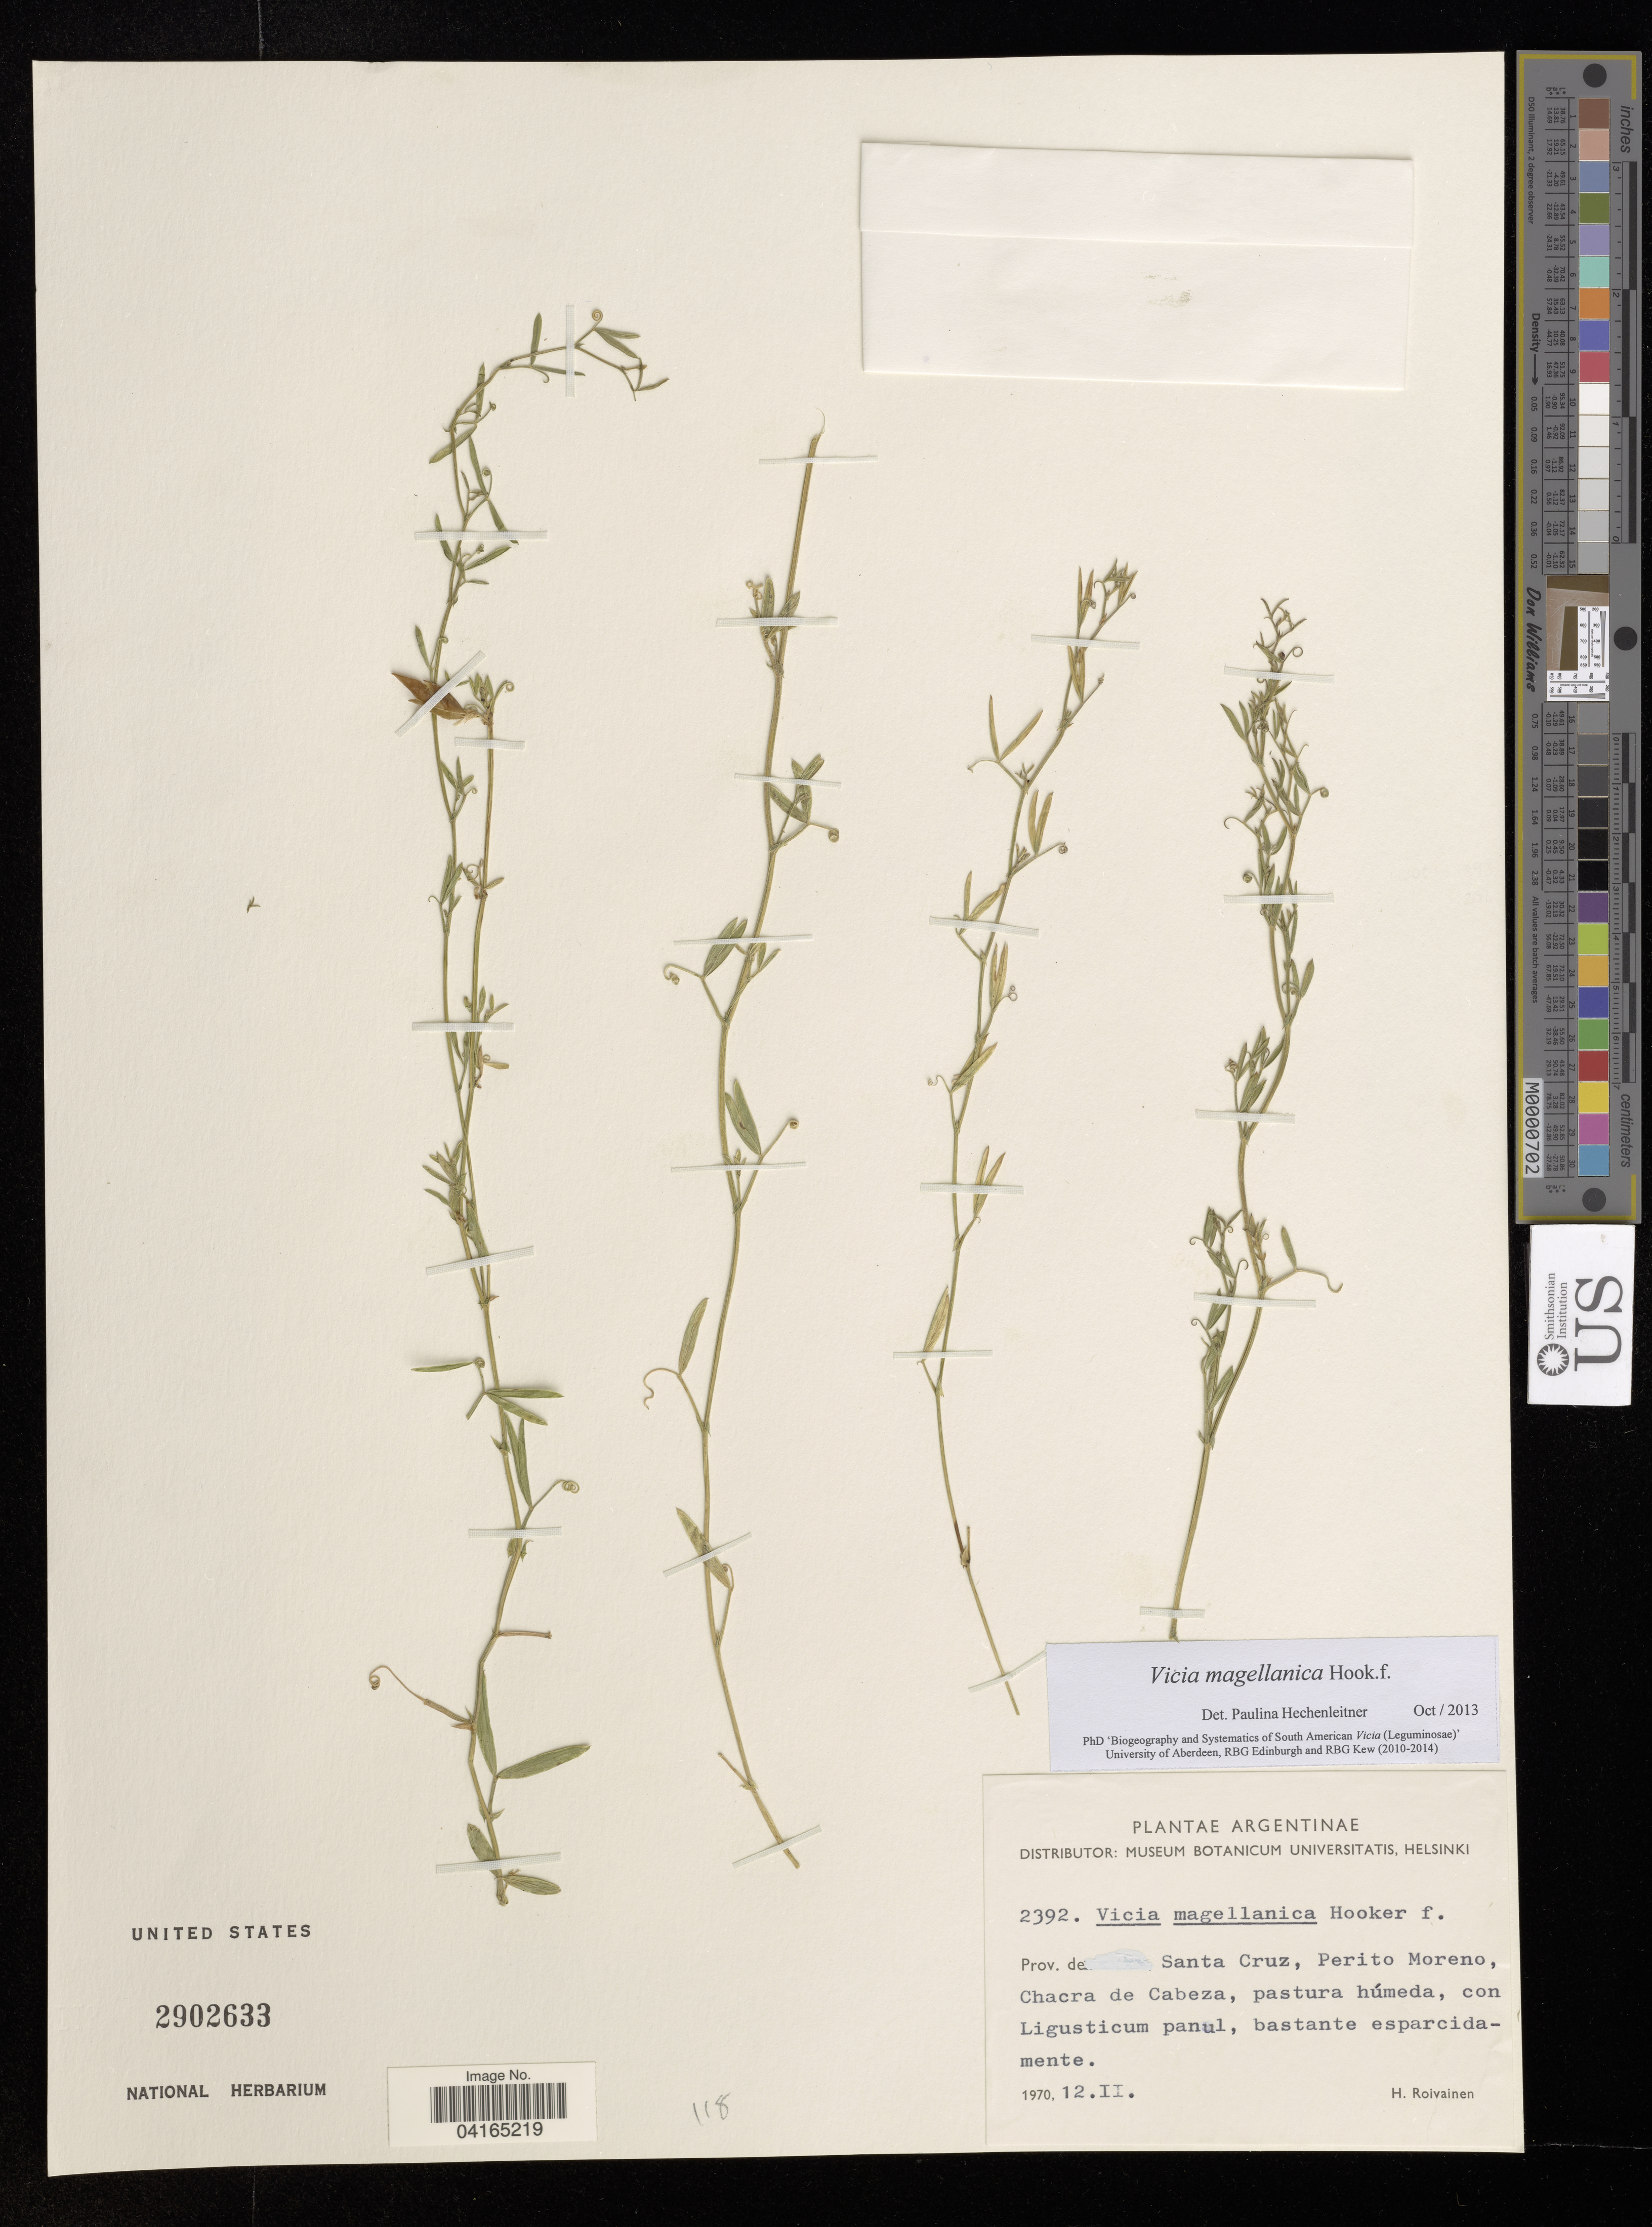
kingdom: Plantae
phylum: Tracheophyta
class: Magnoliopsida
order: Fabales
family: Fabaceae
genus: Vicia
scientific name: Vicia magellanica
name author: Hook. f.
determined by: Hechenleitner, Paulina, RBG Edinburgh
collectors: H. Roivainen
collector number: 2392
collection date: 1970-02-12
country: Argentina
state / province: Santa Cruz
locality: Prov. de Santa Cruz, Perito Moreno, Chacra de Cabeza.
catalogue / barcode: US 2902633